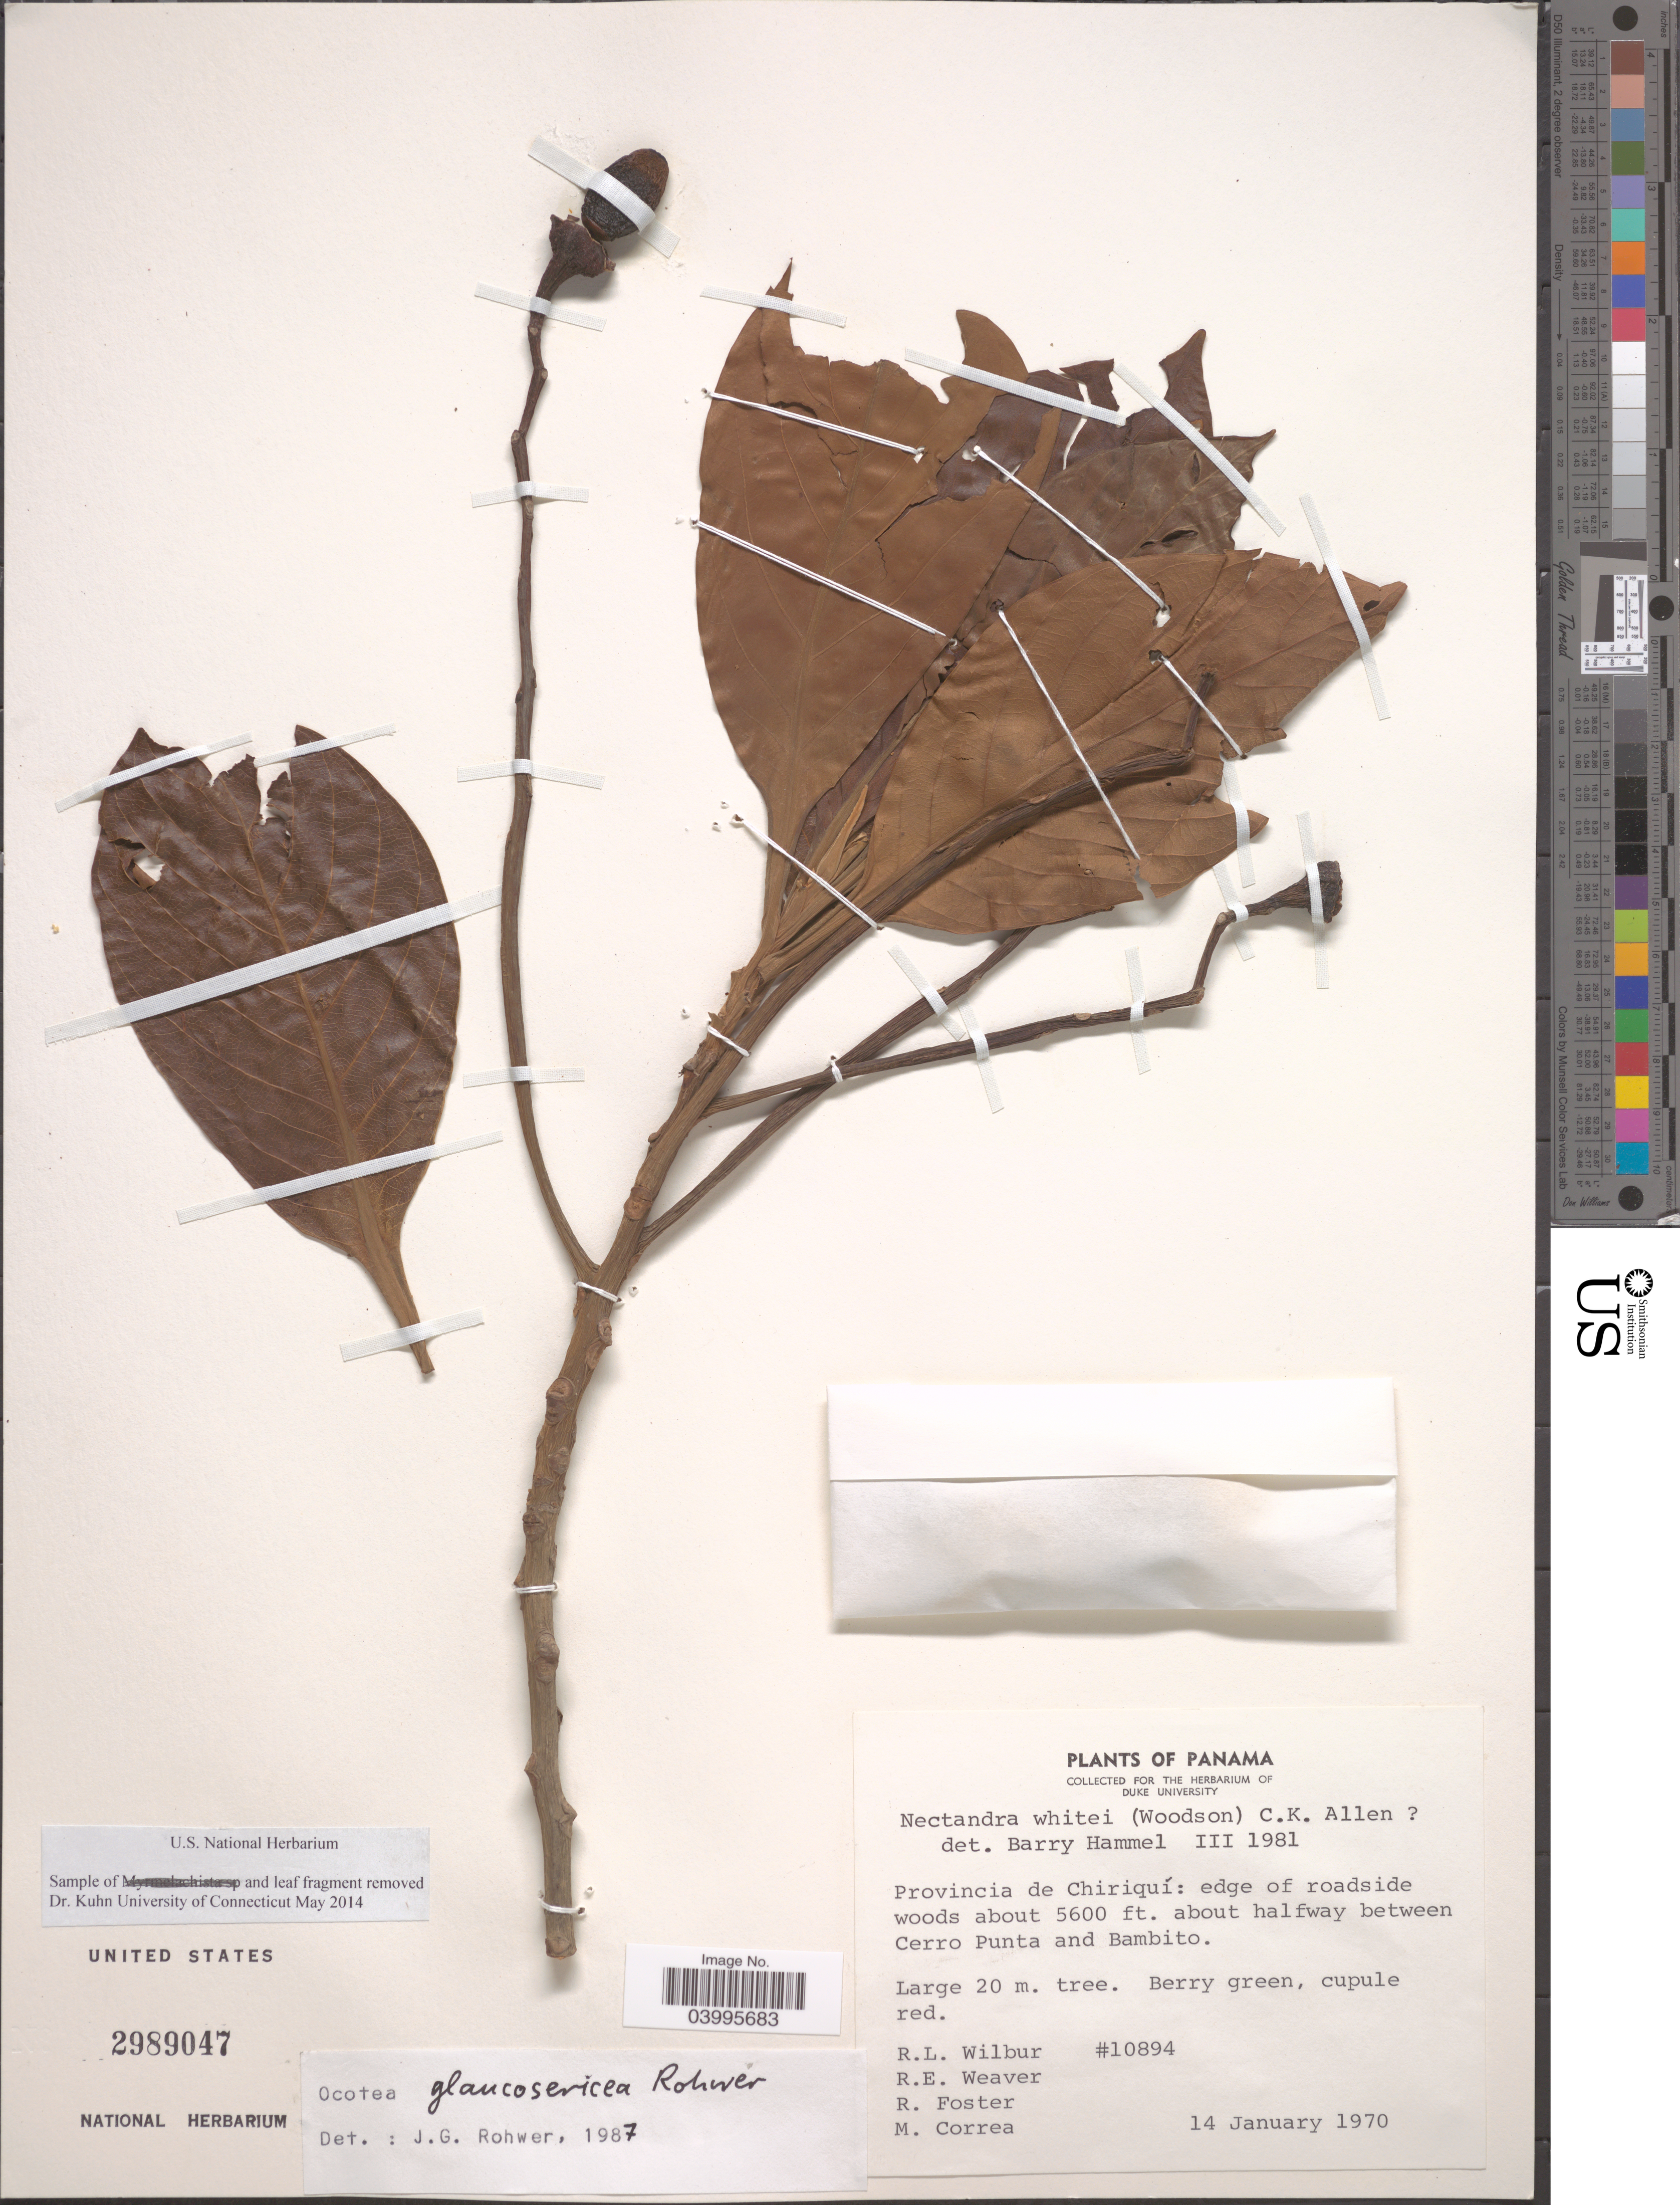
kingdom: Plantae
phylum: Tracheophyta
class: Magnoliopsida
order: Laurales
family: Lauraceae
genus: Ocotea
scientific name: Ocotea glaucosericea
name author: Rohwer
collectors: R. L. Wilbur, R. E. Weaver, R. Foster & M. Correa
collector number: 10894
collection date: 1970-01-14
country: Panama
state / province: Chiriqui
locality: Edge of roadside woods about 5600 ft. about halfway between Cerro Punta and Bambito.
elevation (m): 1707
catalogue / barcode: US 2989047